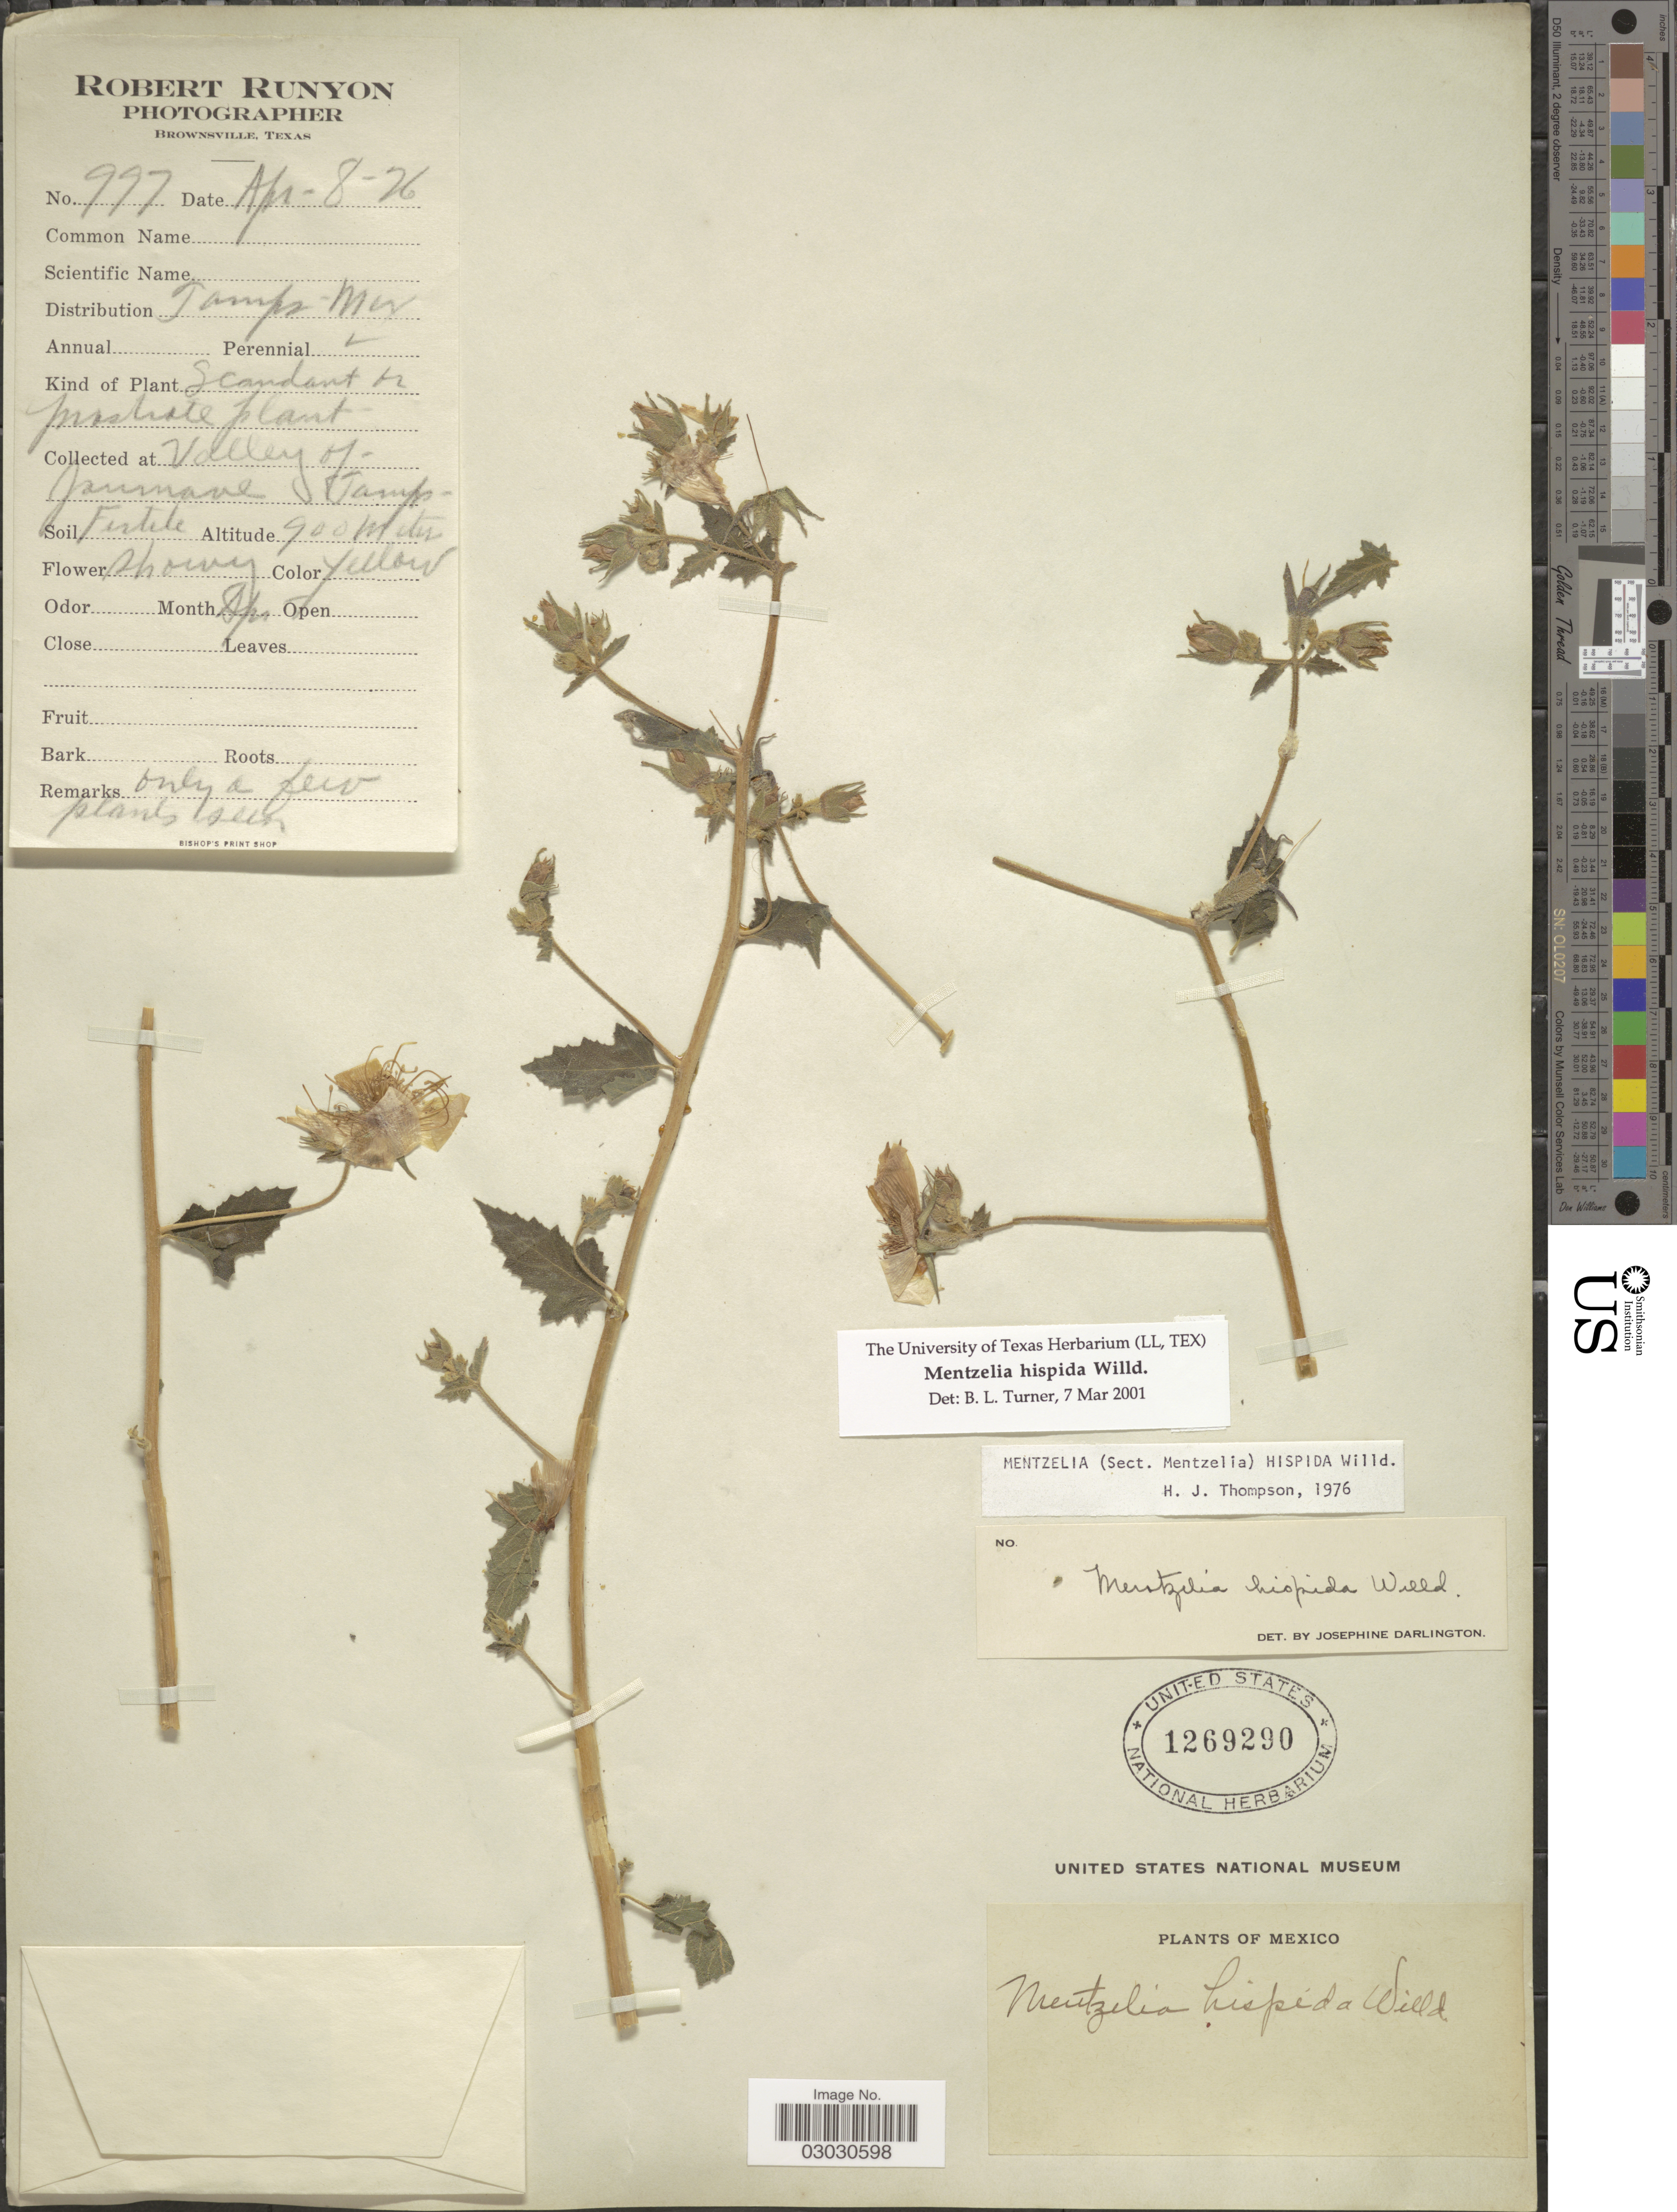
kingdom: Plantae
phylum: Tracheophyta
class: Magnoliopsida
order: Cornales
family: Loasaceae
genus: Mentzelia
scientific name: Mentzelia hispida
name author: Willd.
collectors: R. Runyon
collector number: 997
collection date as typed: Transcribed d/m/y: 8/4/26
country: Mexico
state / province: Tamaulipas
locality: Valley of Jaumave Tamps.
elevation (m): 900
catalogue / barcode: US 1269290